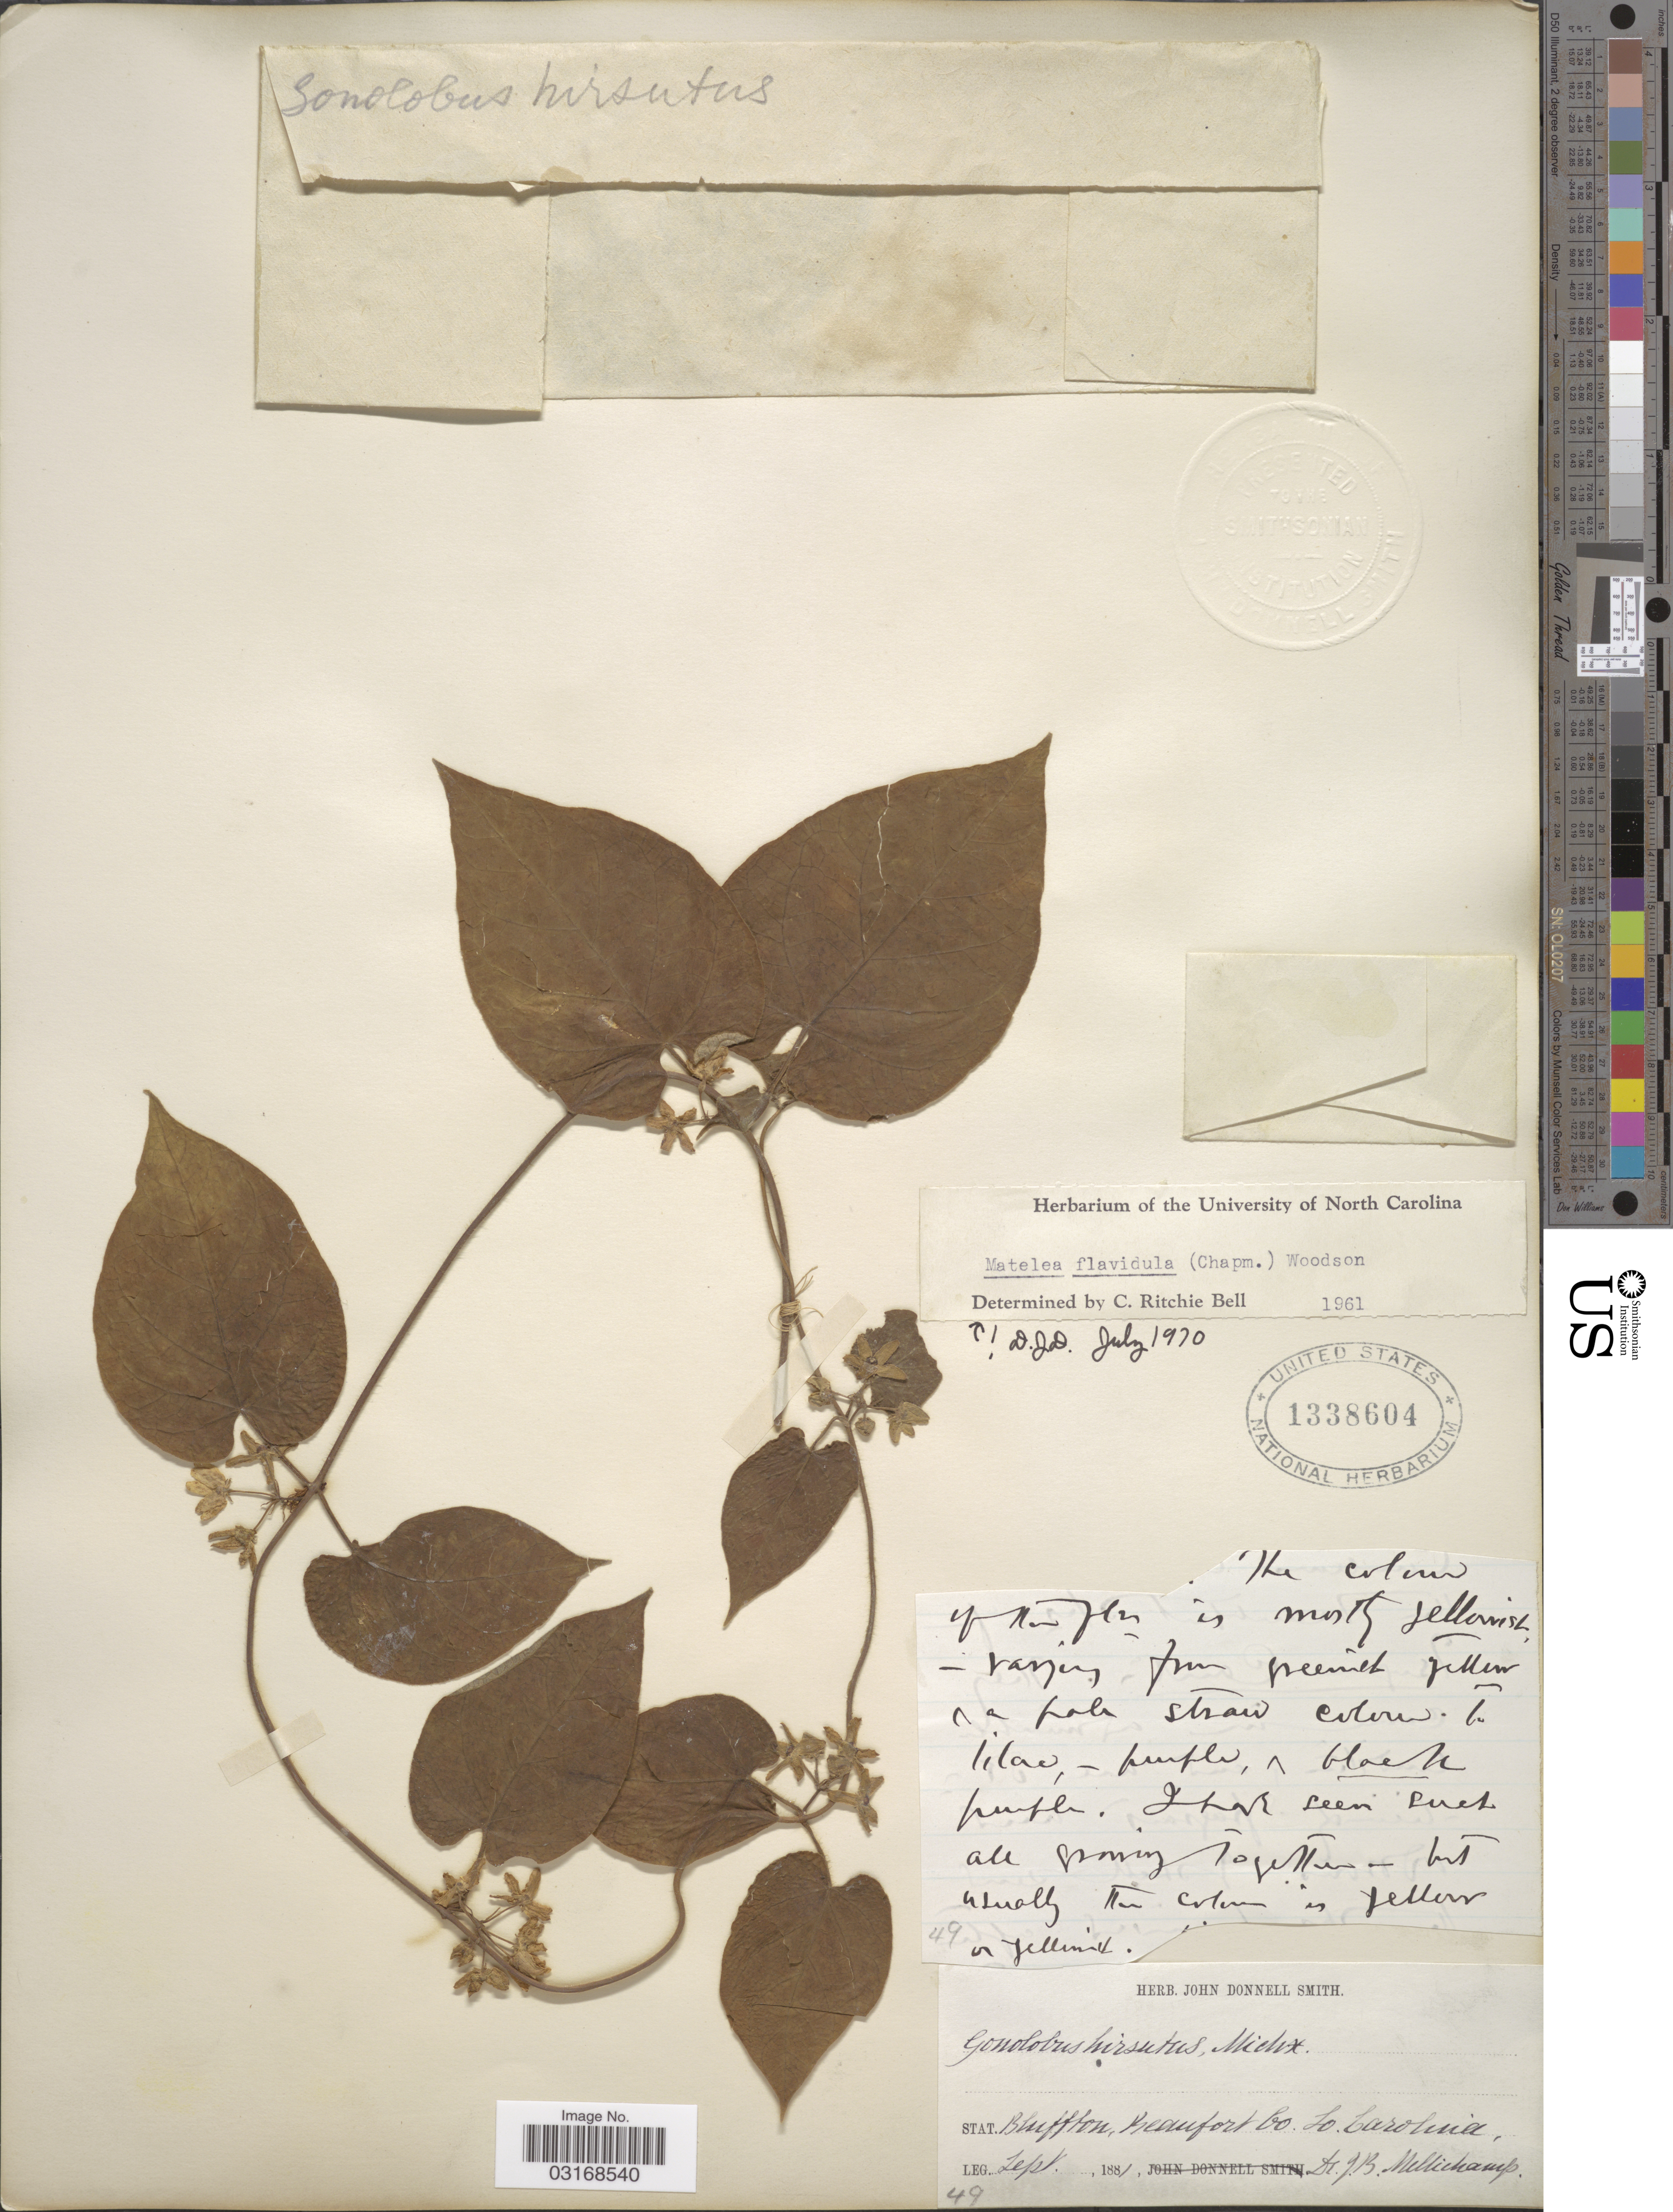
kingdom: Plantae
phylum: Tracheophyta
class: Magnoliopsida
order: Gentianales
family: Apocynaceae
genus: Matelea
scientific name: Matelea flavidula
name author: (Chapm.) J. Woodson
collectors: J. Mellichamp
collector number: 49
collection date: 1881-09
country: United States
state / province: South Carolina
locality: Stat. Bluffton, Beaufort Co. So. Carolina.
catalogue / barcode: US 1338604